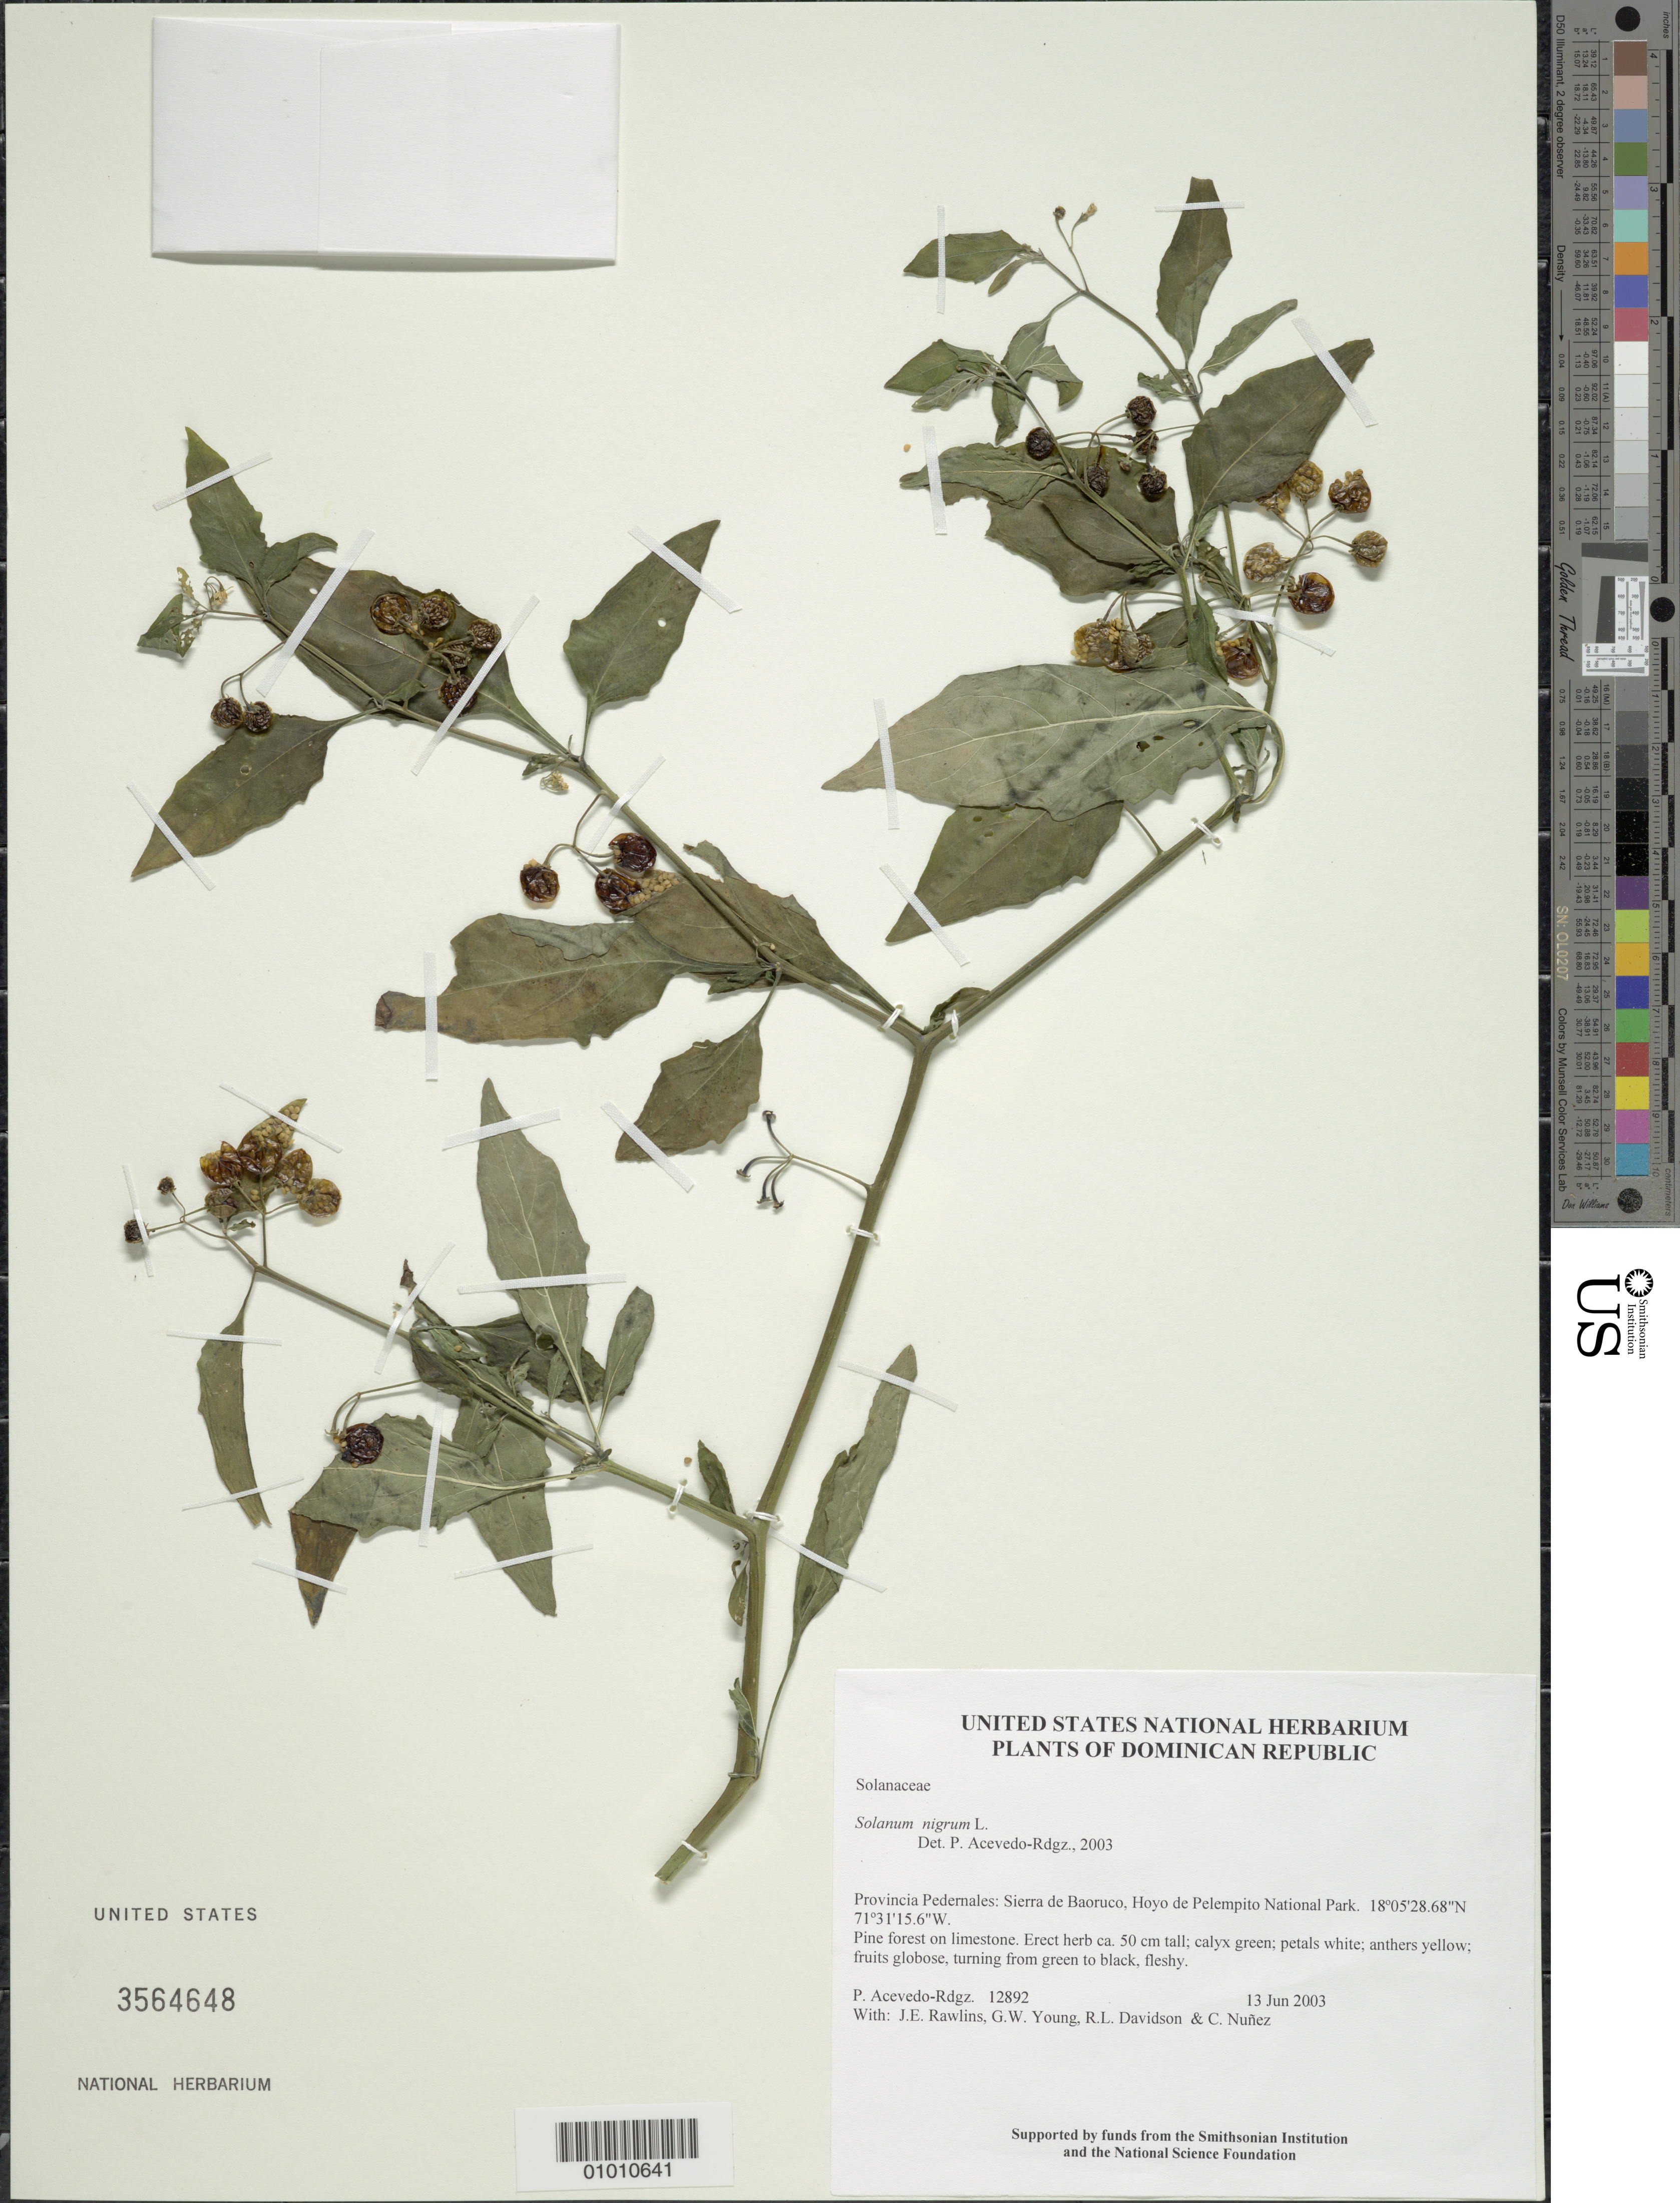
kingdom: Plantae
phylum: Tracheophyta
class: Magnoliopsida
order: Solanales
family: Solanaceae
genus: Solanum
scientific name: Solanum nigrum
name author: L.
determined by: Acevedo-Rodríguez, P., (BOT), Smithsonian Institution - National Museum of Natural History (UNITED STATES)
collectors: P. Acevedo-Rodr., J. Rawlins, G. Young, R. Davidson & C. Nunez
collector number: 12892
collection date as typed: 13 Jun 2003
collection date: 2003-06-13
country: Dominican Republic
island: Hispaniola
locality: Provincia Pedernales: Sierra de Baoruco, Hoyo de Pelempito National Park.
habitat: Pine forest on limestone.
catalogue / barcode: US 3564648